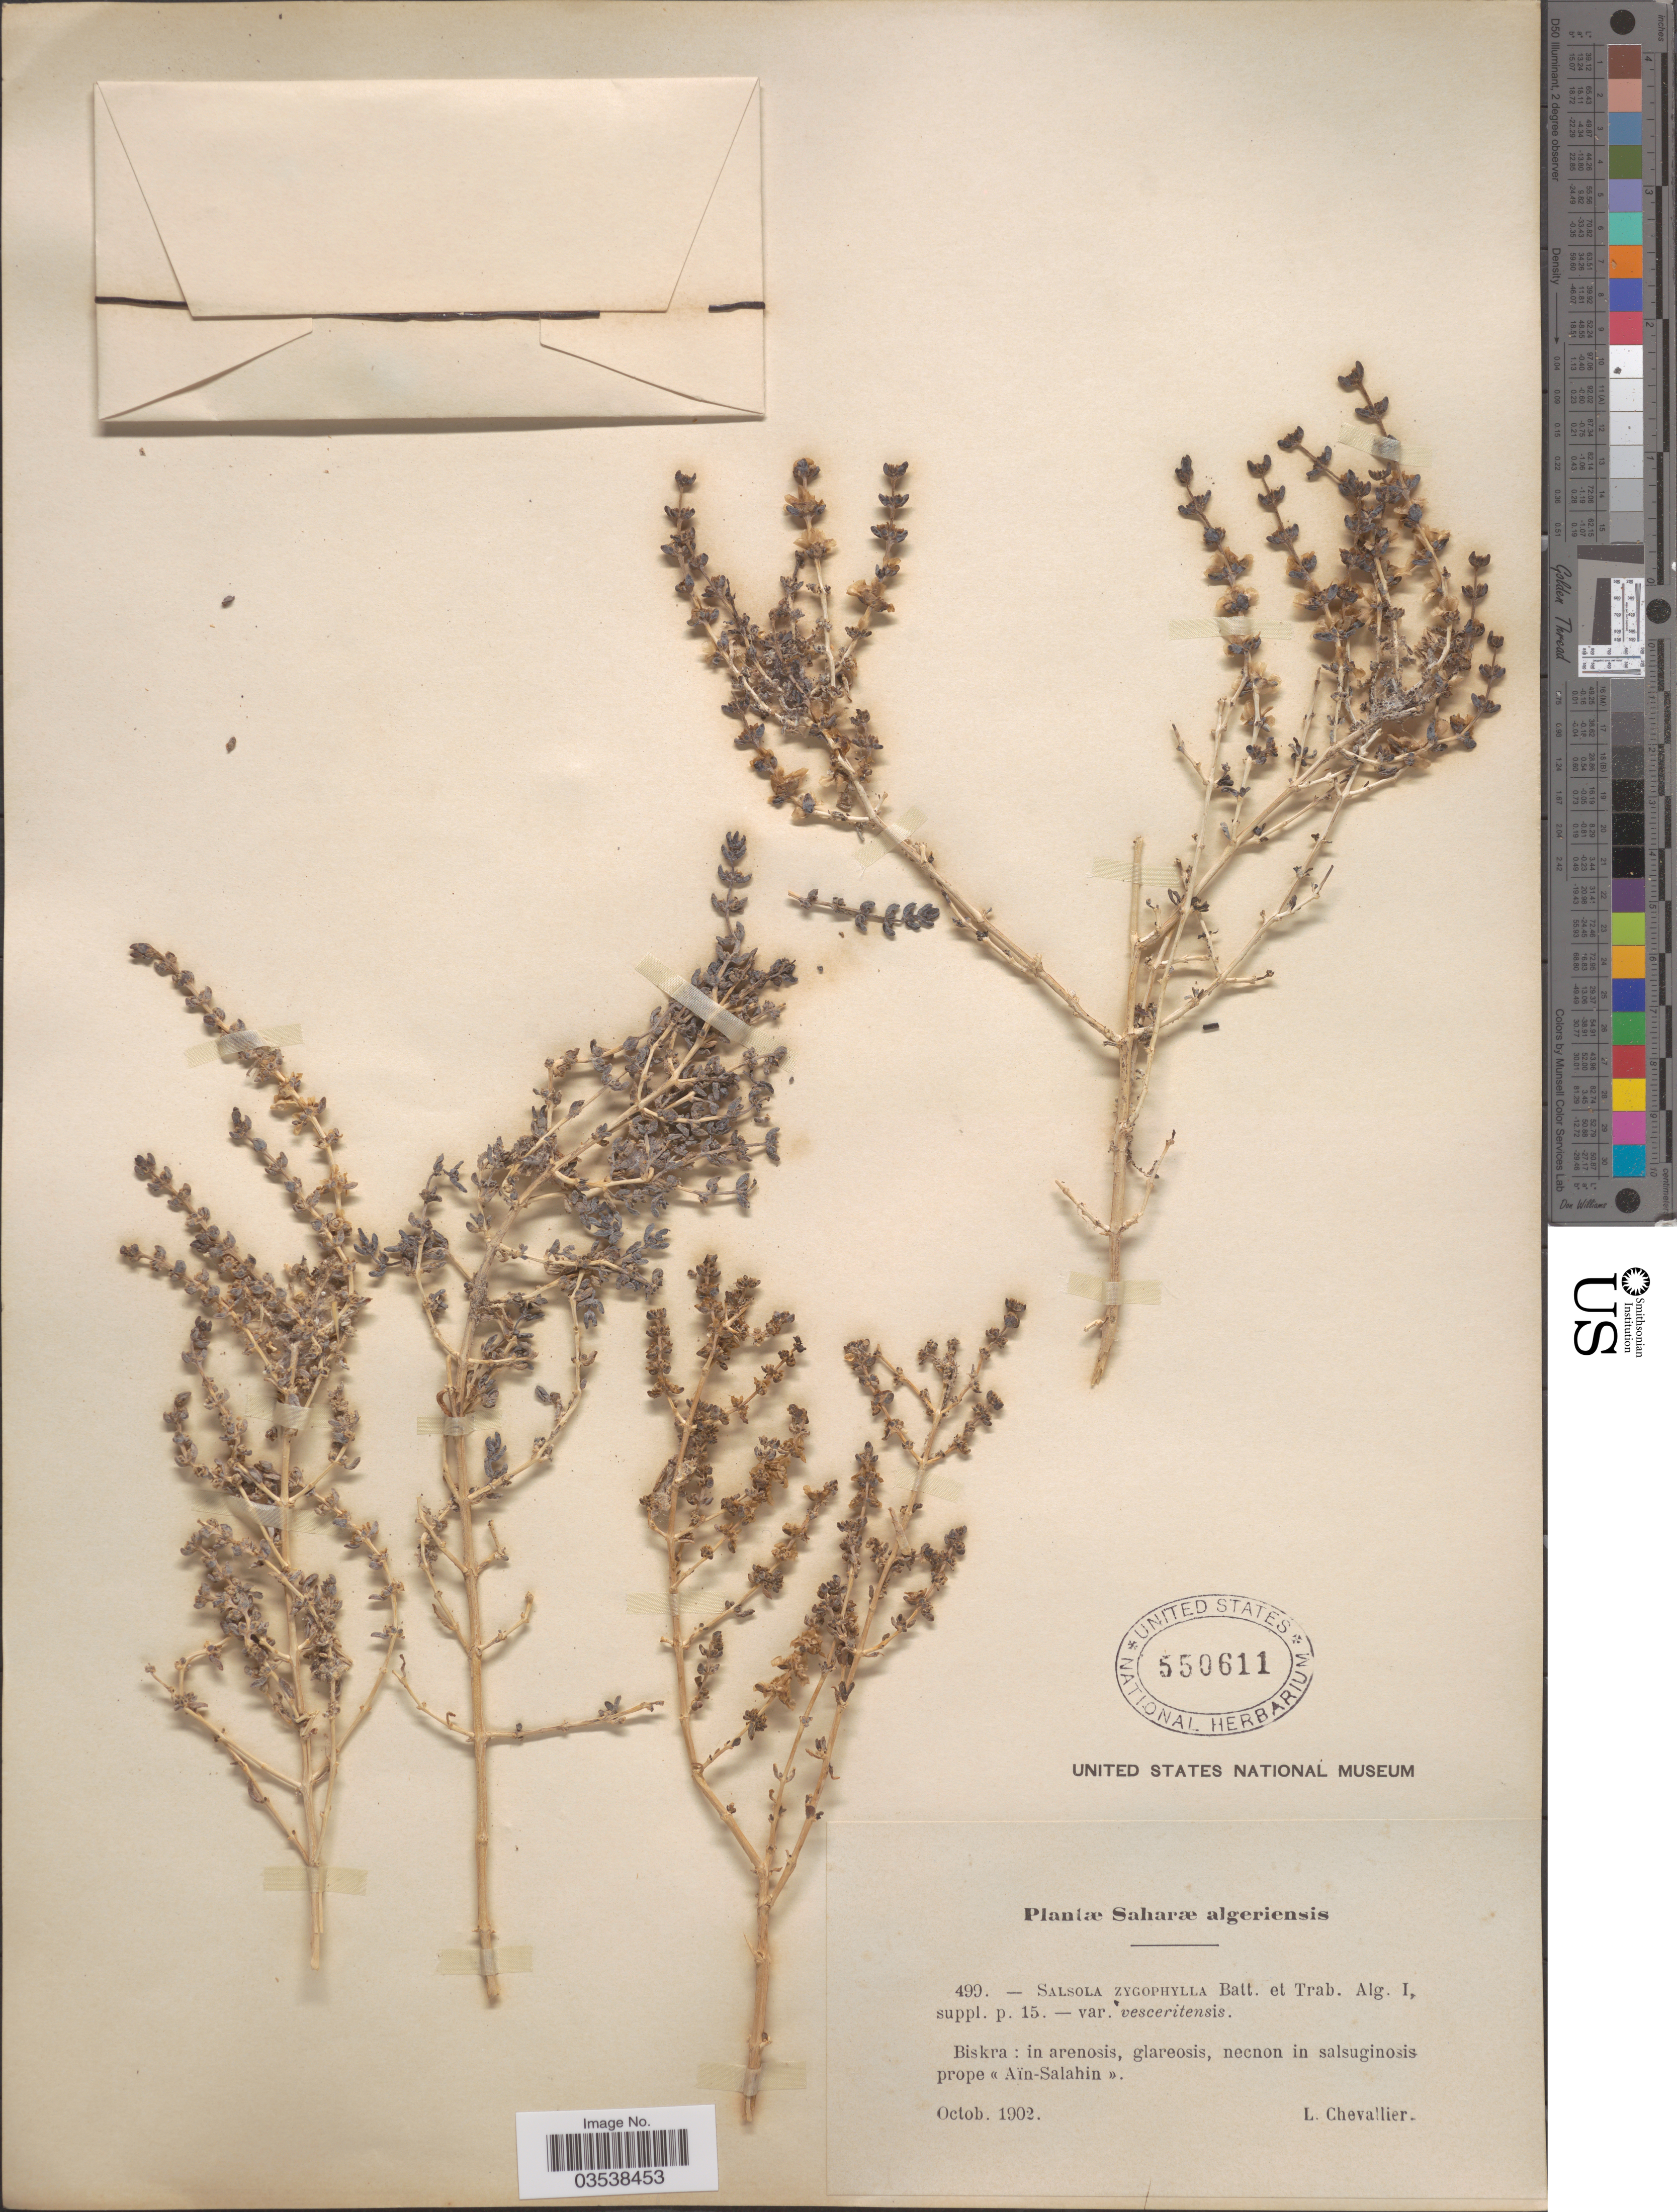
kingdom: Plantae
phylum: Tracheophyta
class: Magnoliopsida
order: Caryophyllales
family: Amaranthaceae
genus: Soda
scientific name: Soda cruciata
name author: (L. Chevall. ex Batt. & Trab.) Akhani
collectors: L. Chevallier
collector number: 499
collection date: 1902-10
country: Algeria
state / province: Biskra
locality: Saharæ algeriensis. Biskra: in arenosis, glareosis, necnon in salsuginosis prope <<Aïn-Salahin>>.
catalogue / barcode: US 550611